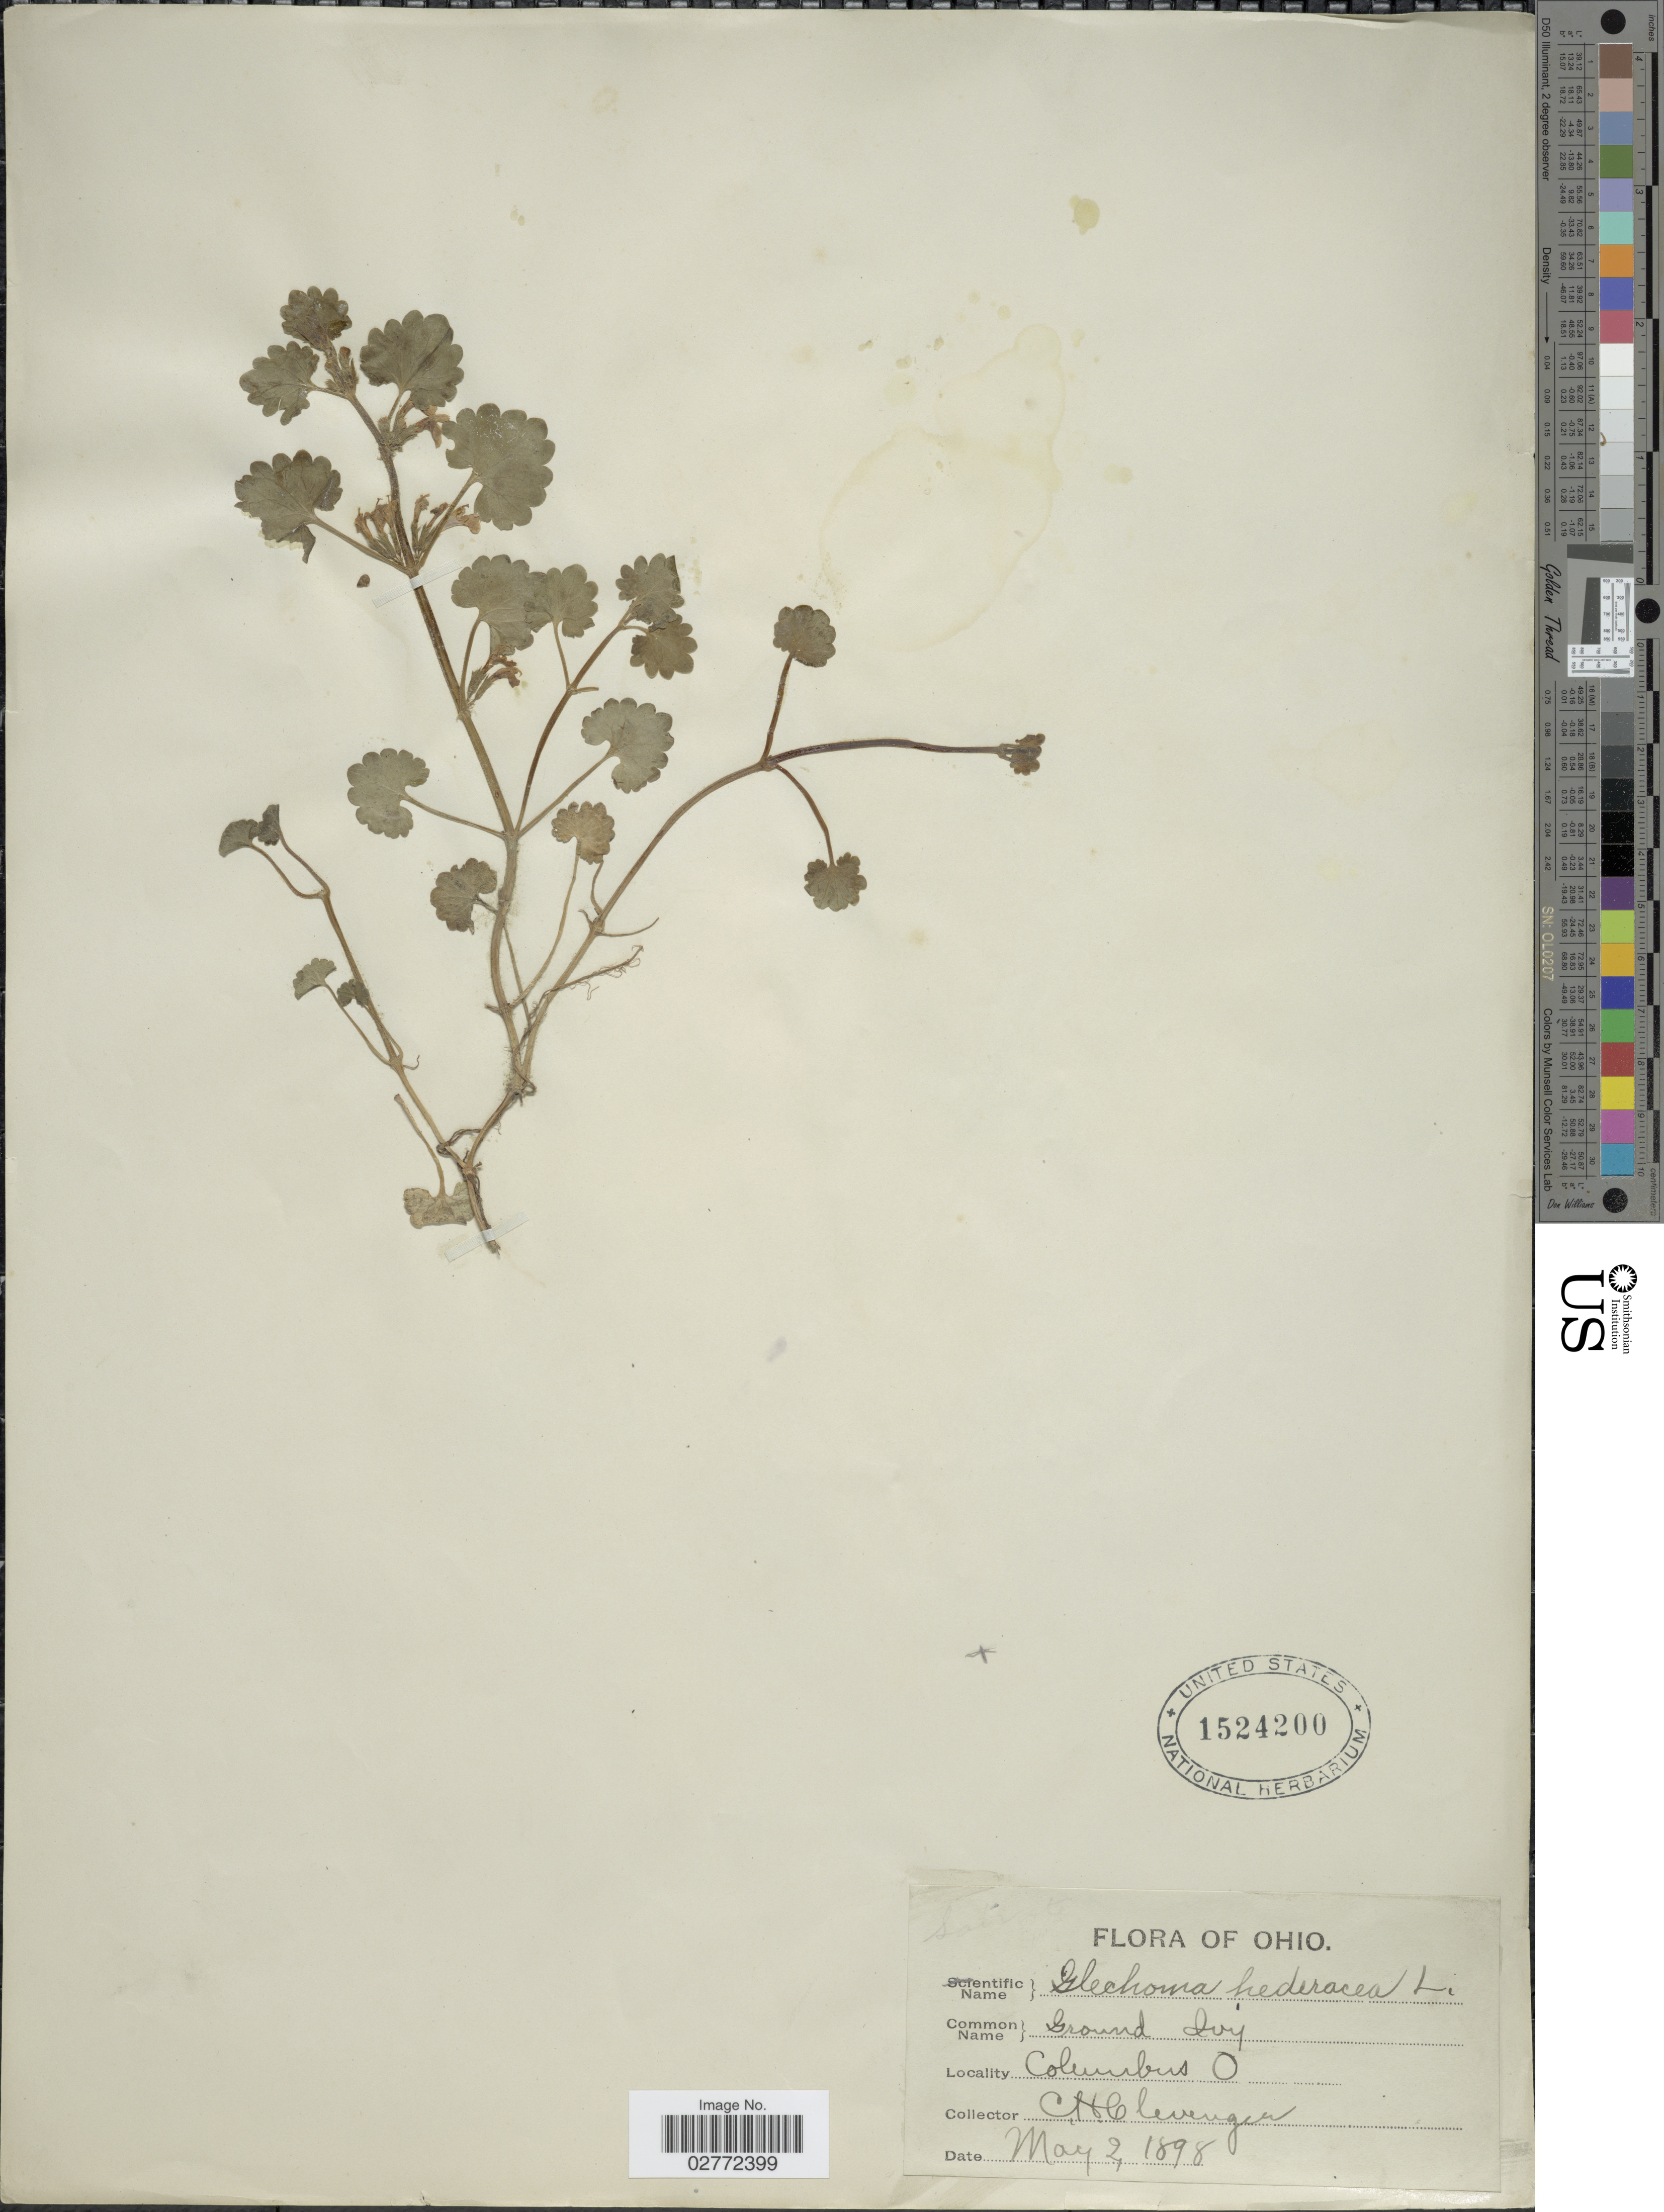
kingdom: Plantae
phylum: Tracheophyta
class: Magnoliopsida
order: Lamiales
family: Lamiaceae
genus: Glechoma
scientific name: Glechoma hederacea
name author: L.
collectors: C. H. Clevenger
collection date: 1898-05-02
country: United States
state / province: Ohio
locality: Columbus.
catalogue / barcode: US 1524200